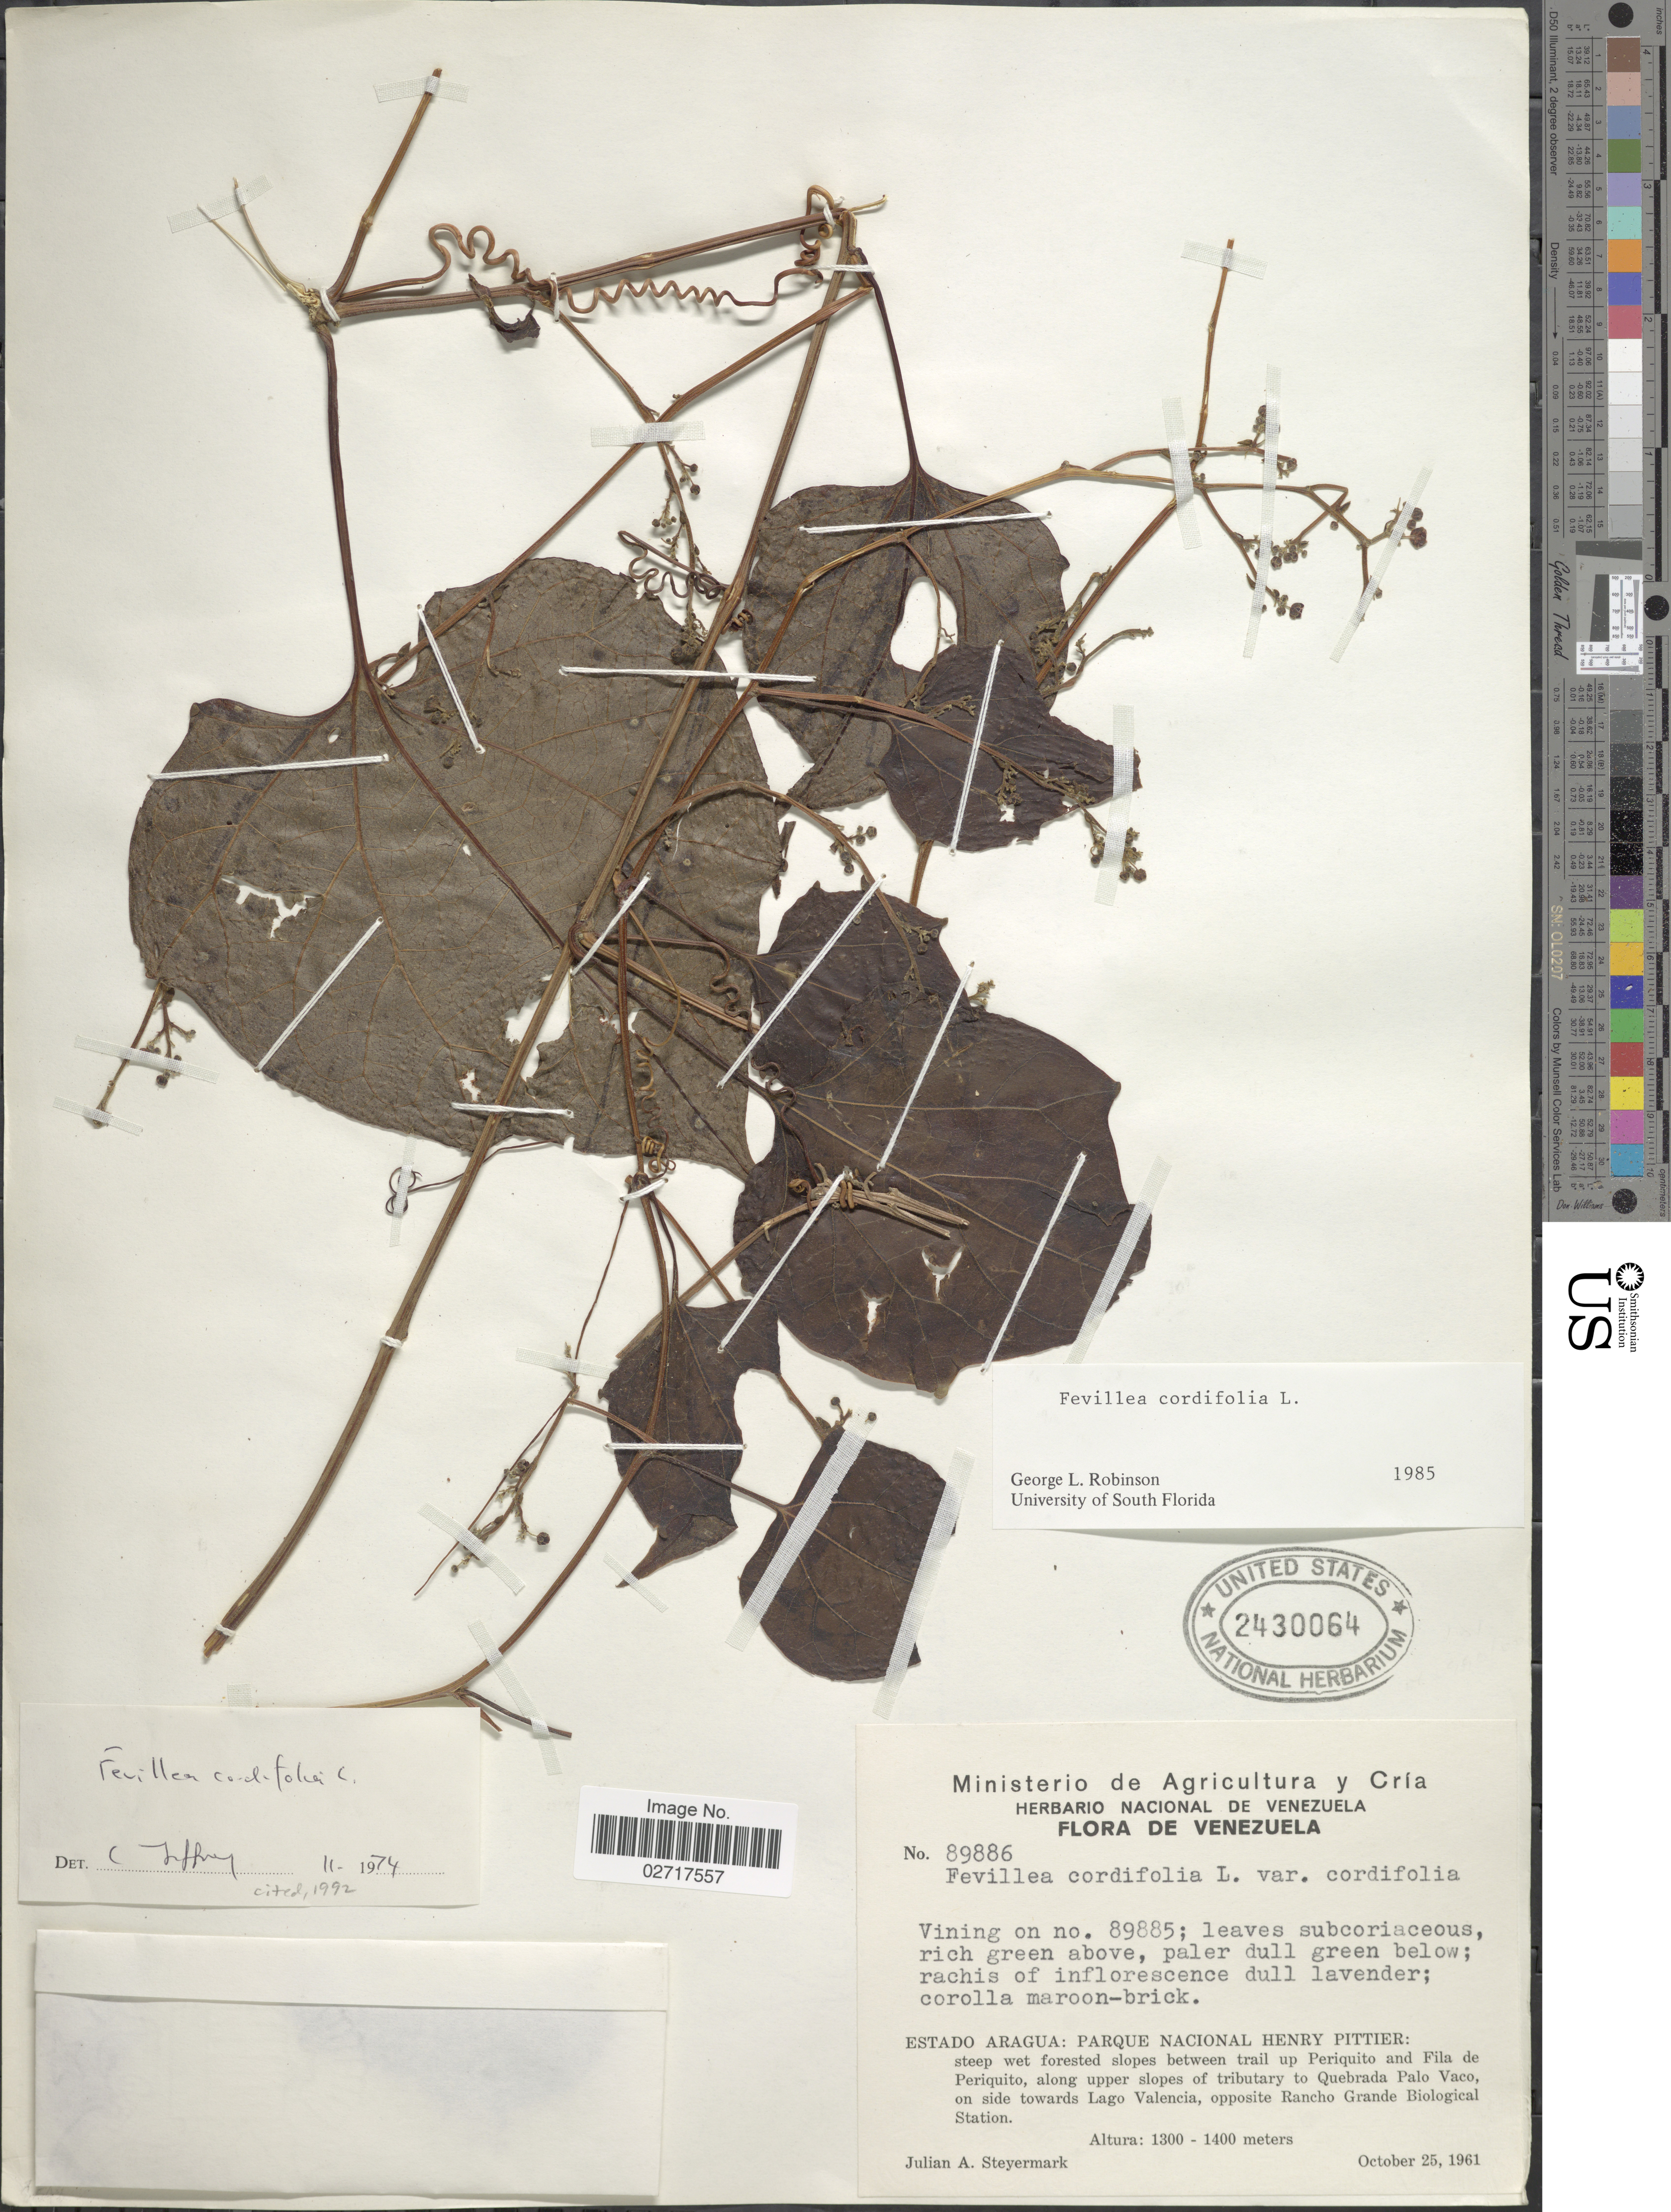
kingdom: Plantae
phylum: Tracheophyta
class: Magnoliopsida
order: Cucurbitales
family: Cucurbitaceae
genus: Fevillea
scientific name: Fevillea cordifolia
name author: L.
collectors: J. Steyermark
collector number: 89886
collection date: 1961-10-25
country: Venezuela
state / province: Aragua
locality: Estado Aragua: Parque Nacional Henry Pittier: steep wet forested slopes between trail up Periquito and Fila de Periquito, along upper slopes of tributary to Quebrada Palo Vaco, on side towards Lago Valencia, opposite Rancho Grande Biological Station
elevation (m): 1300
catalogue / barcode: US 2430064